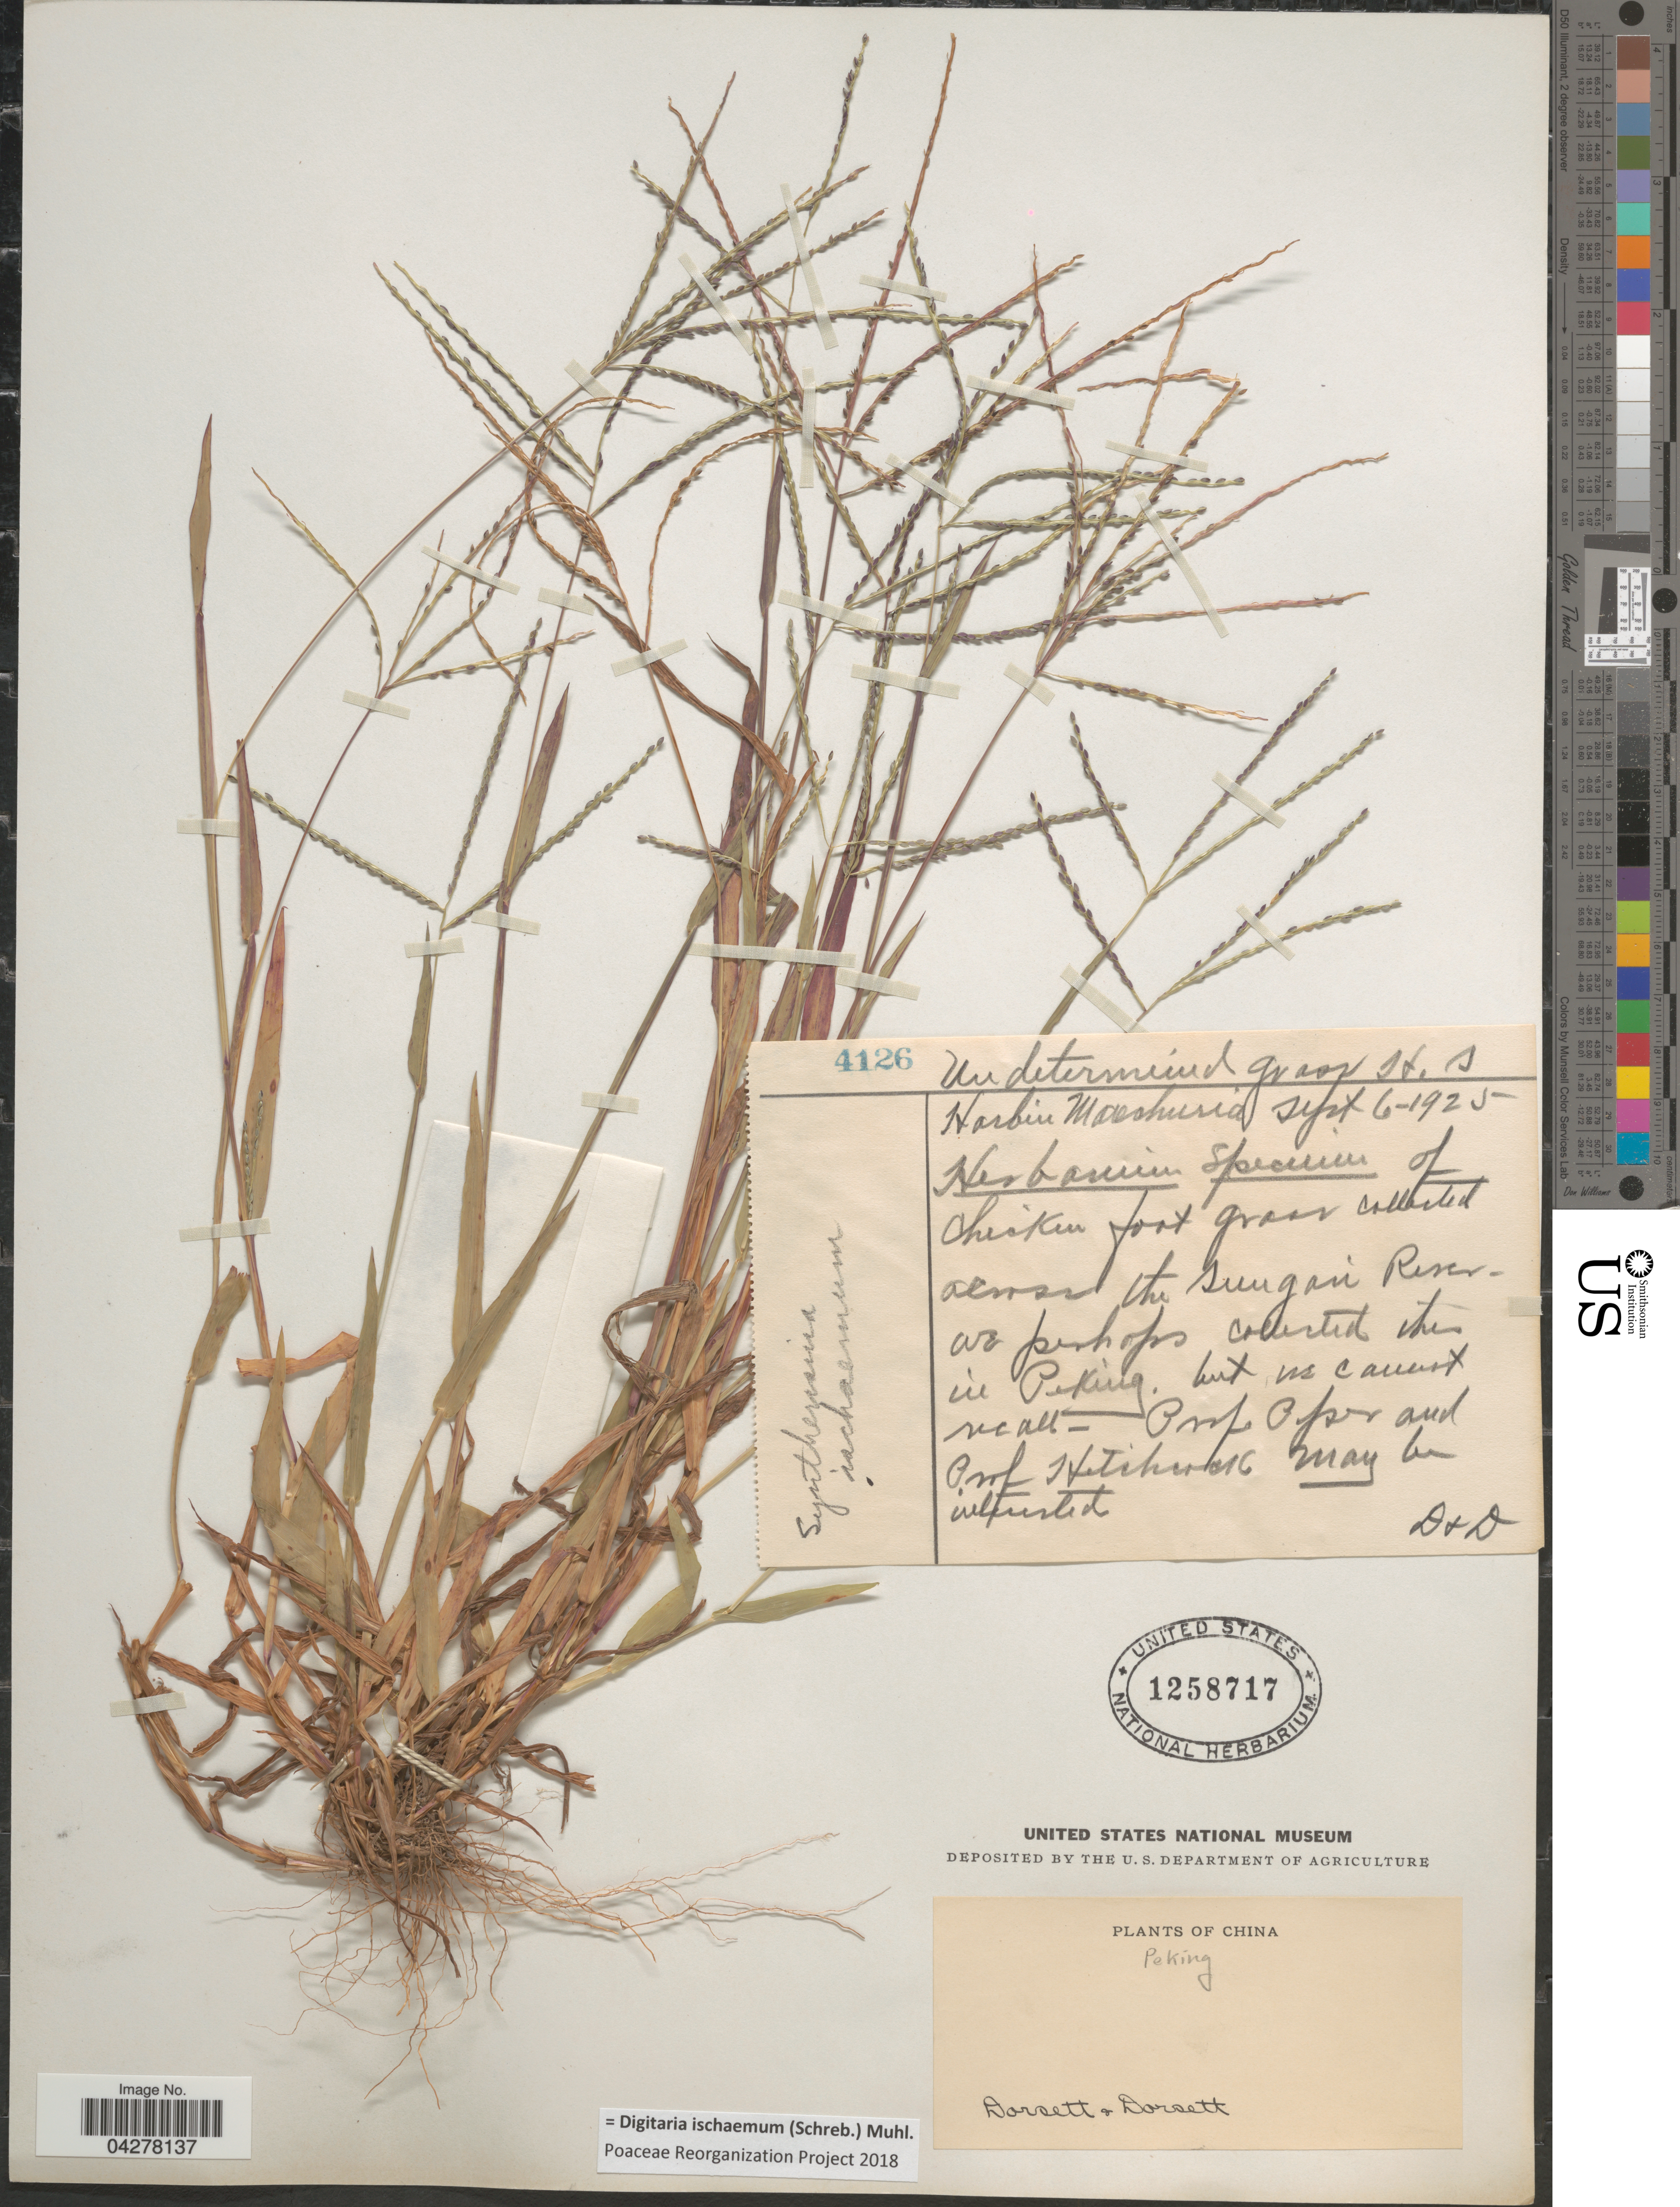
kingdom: Plantae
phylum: Tracheophyta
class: Liliopsida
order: Poales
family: Poaceae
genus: Digitaria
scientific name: Digitaria ischaemum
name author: (Schreber) Schreber ex Muhl.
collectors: -- Dorsett & -- Dorsett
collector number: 4126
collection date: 1925-09-06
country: China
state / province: Beijing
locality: Peking. Harbin Manchuria.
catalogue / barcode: US 1258717